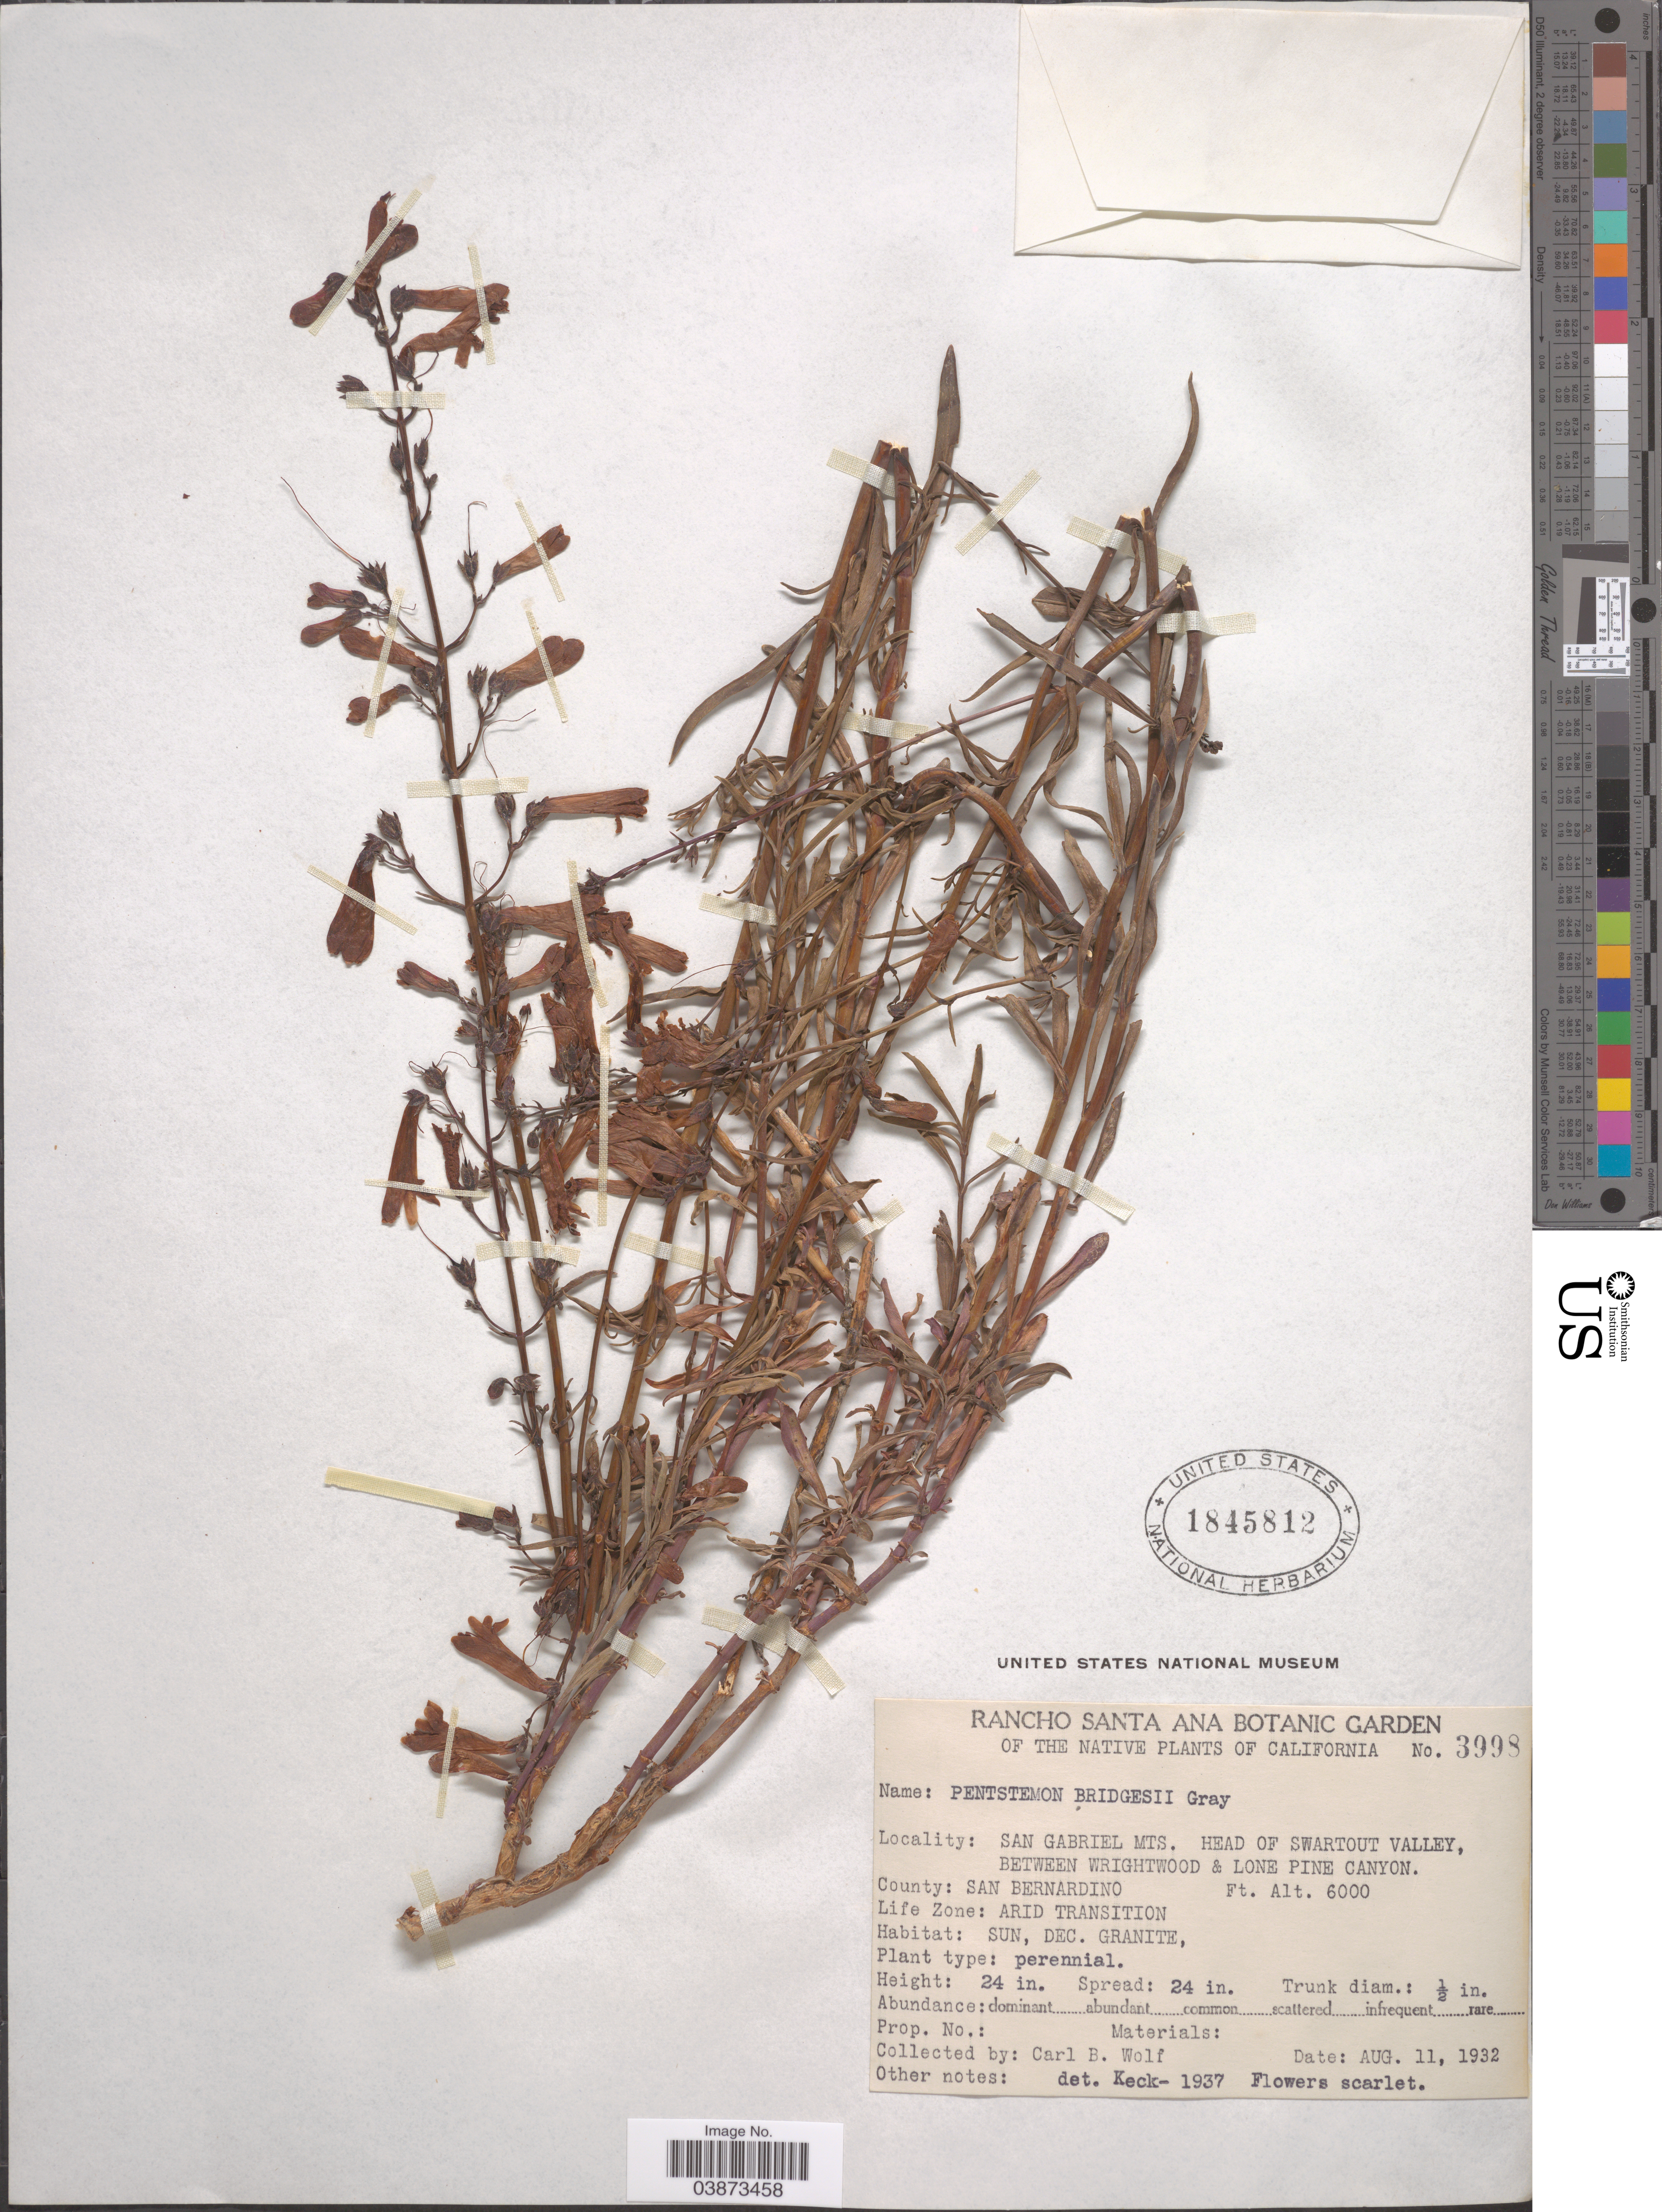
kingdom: Plantae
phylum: Tracheophyta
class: Magnoliopsida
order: Lamiales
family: Plantaginaceae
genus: Penstemon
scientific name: Penstemon bridgesii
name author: A. Gray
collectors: C. B. Wolf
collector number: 3998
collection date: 1932-08-11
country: United States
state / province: California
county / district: San Bernardino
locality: San Gabriel Mts. Head of Swartout Valley, between Wrightwood & Lone Pine Canyon. County: San Bernardino. Life Zone: Arid Transition.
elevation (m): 1829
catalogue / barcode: US 1845812